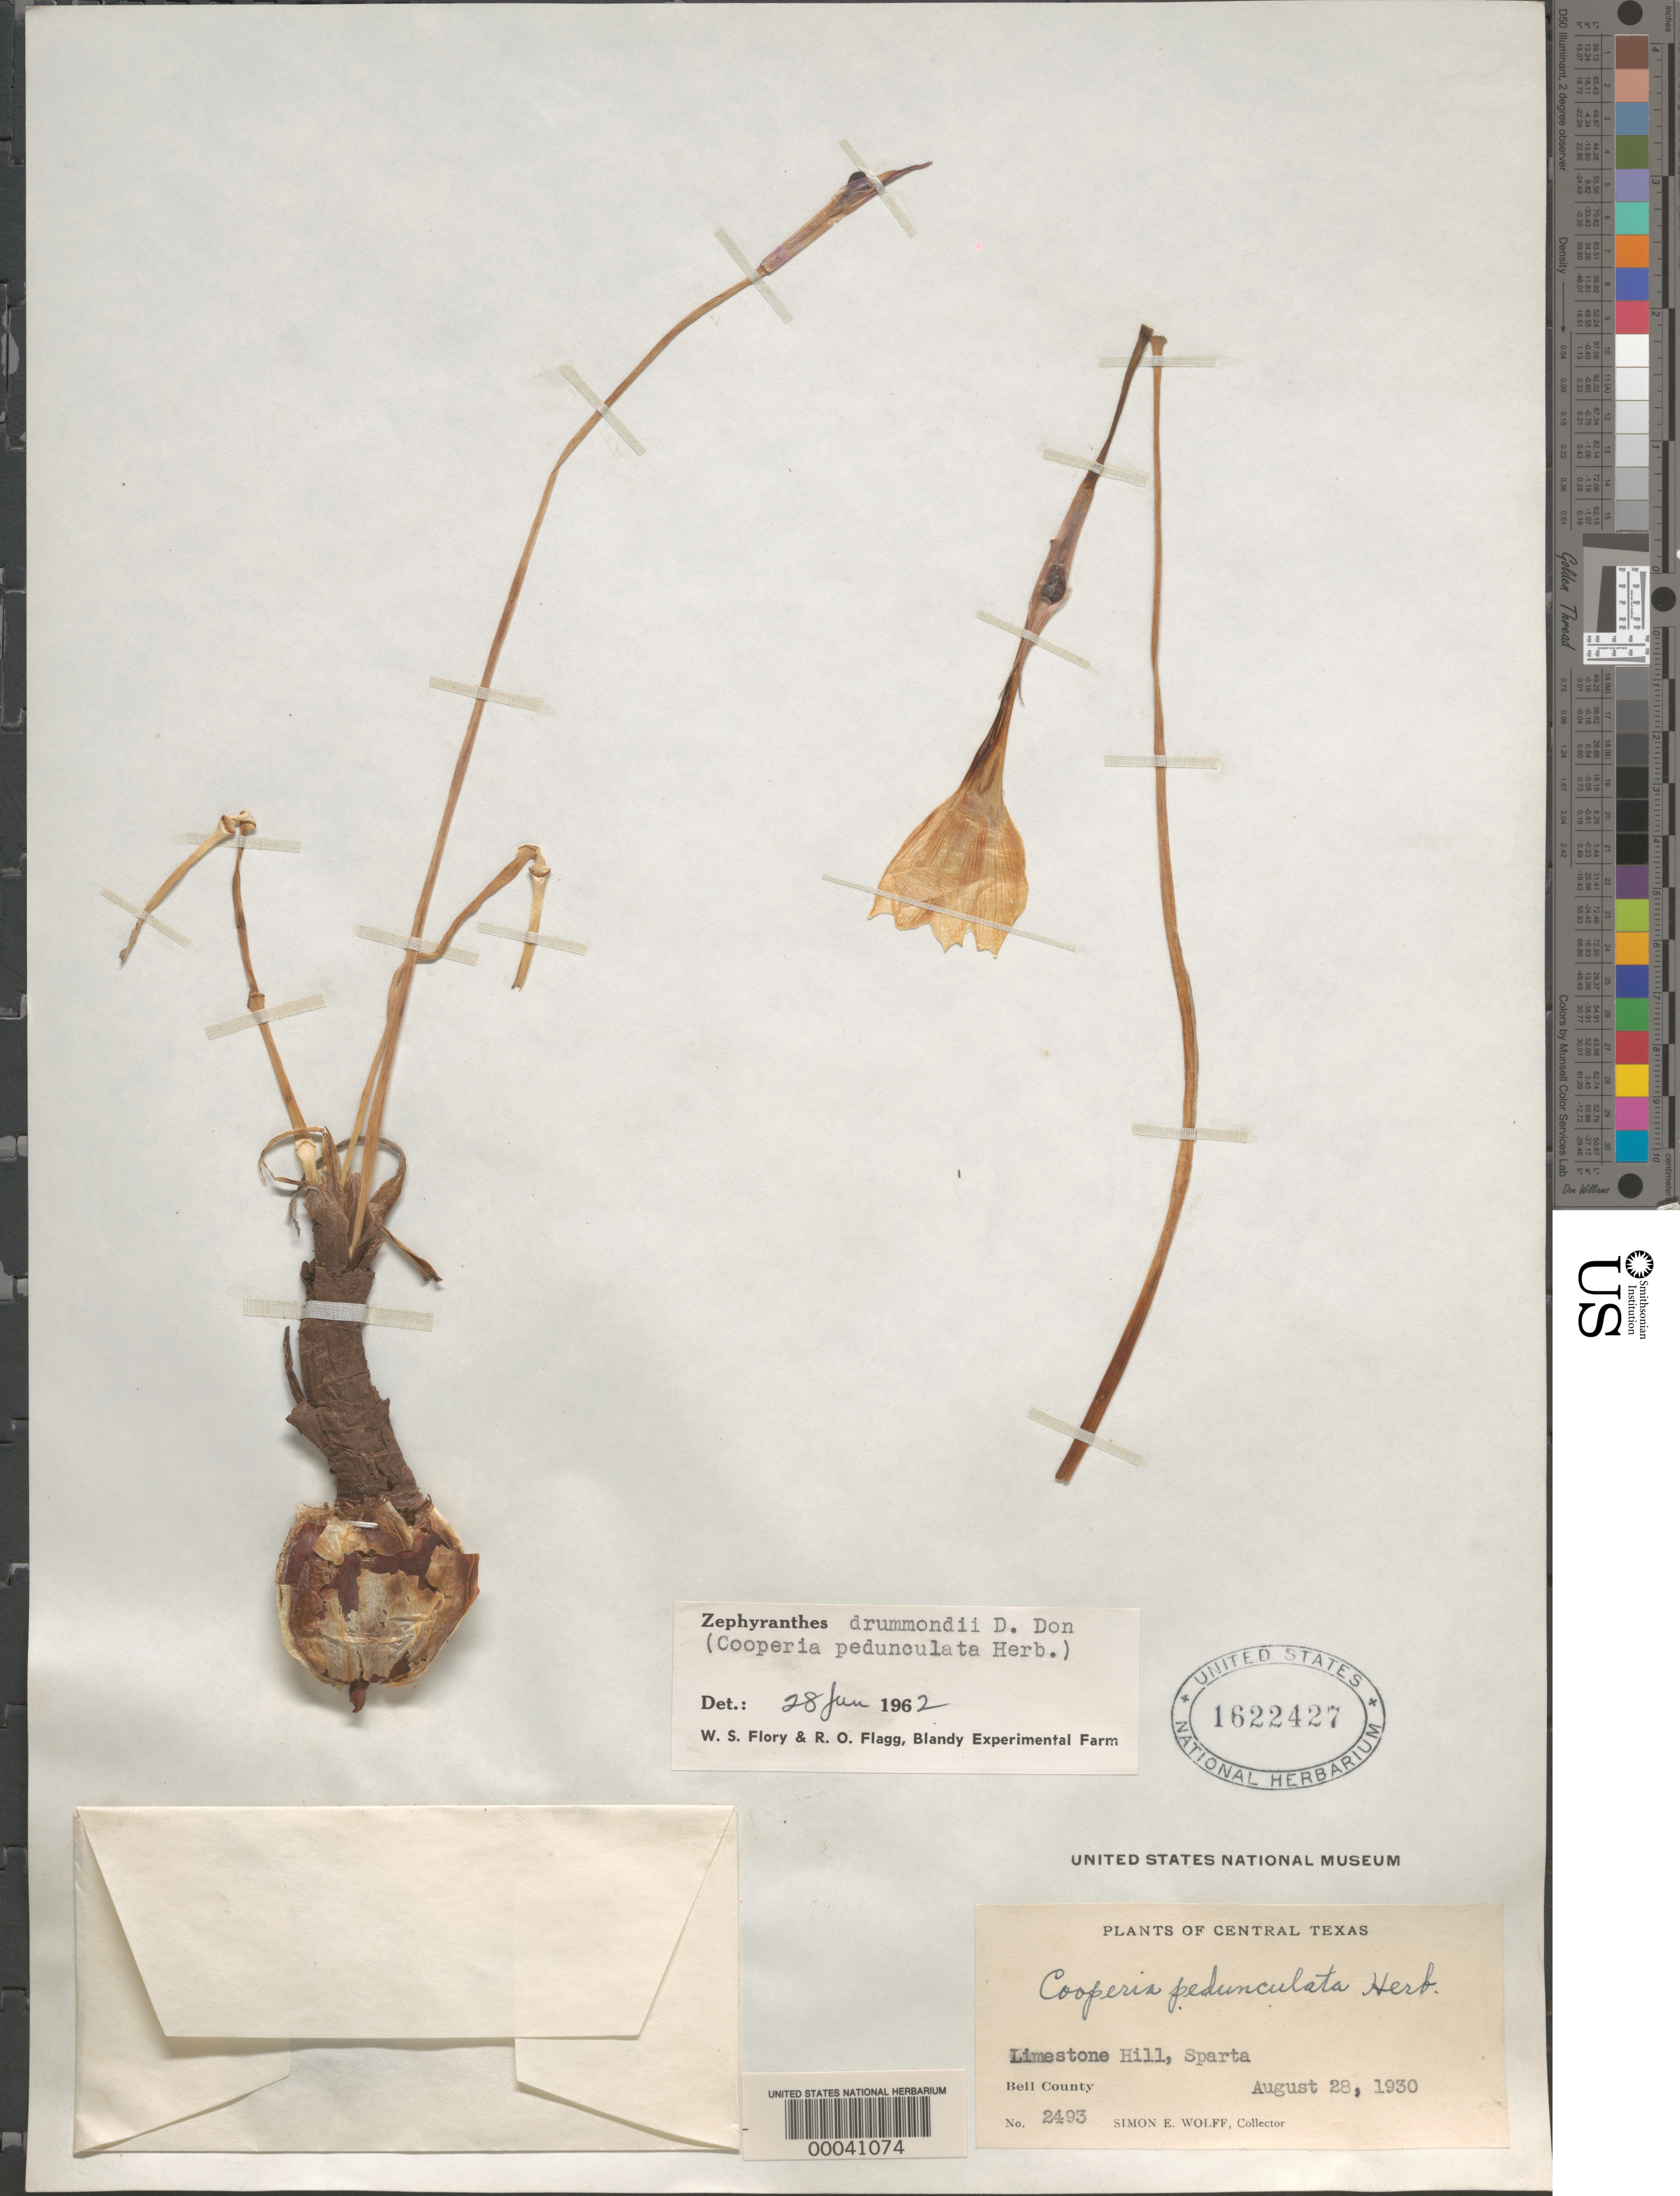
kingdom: Plantae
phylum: Tracheophyta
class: Liliopsida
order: Asparagales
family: Amaryllidaceae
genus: Zephyranthes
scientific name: Zephyranthes drummondii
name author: D. Don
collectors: S. E. Wolff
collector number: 2493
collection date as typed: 28 Aug 1930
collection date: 1930-08-28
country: United States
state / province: Texas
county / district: Bell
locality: Sparta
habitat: Limestone hill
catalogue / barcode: US 1622427